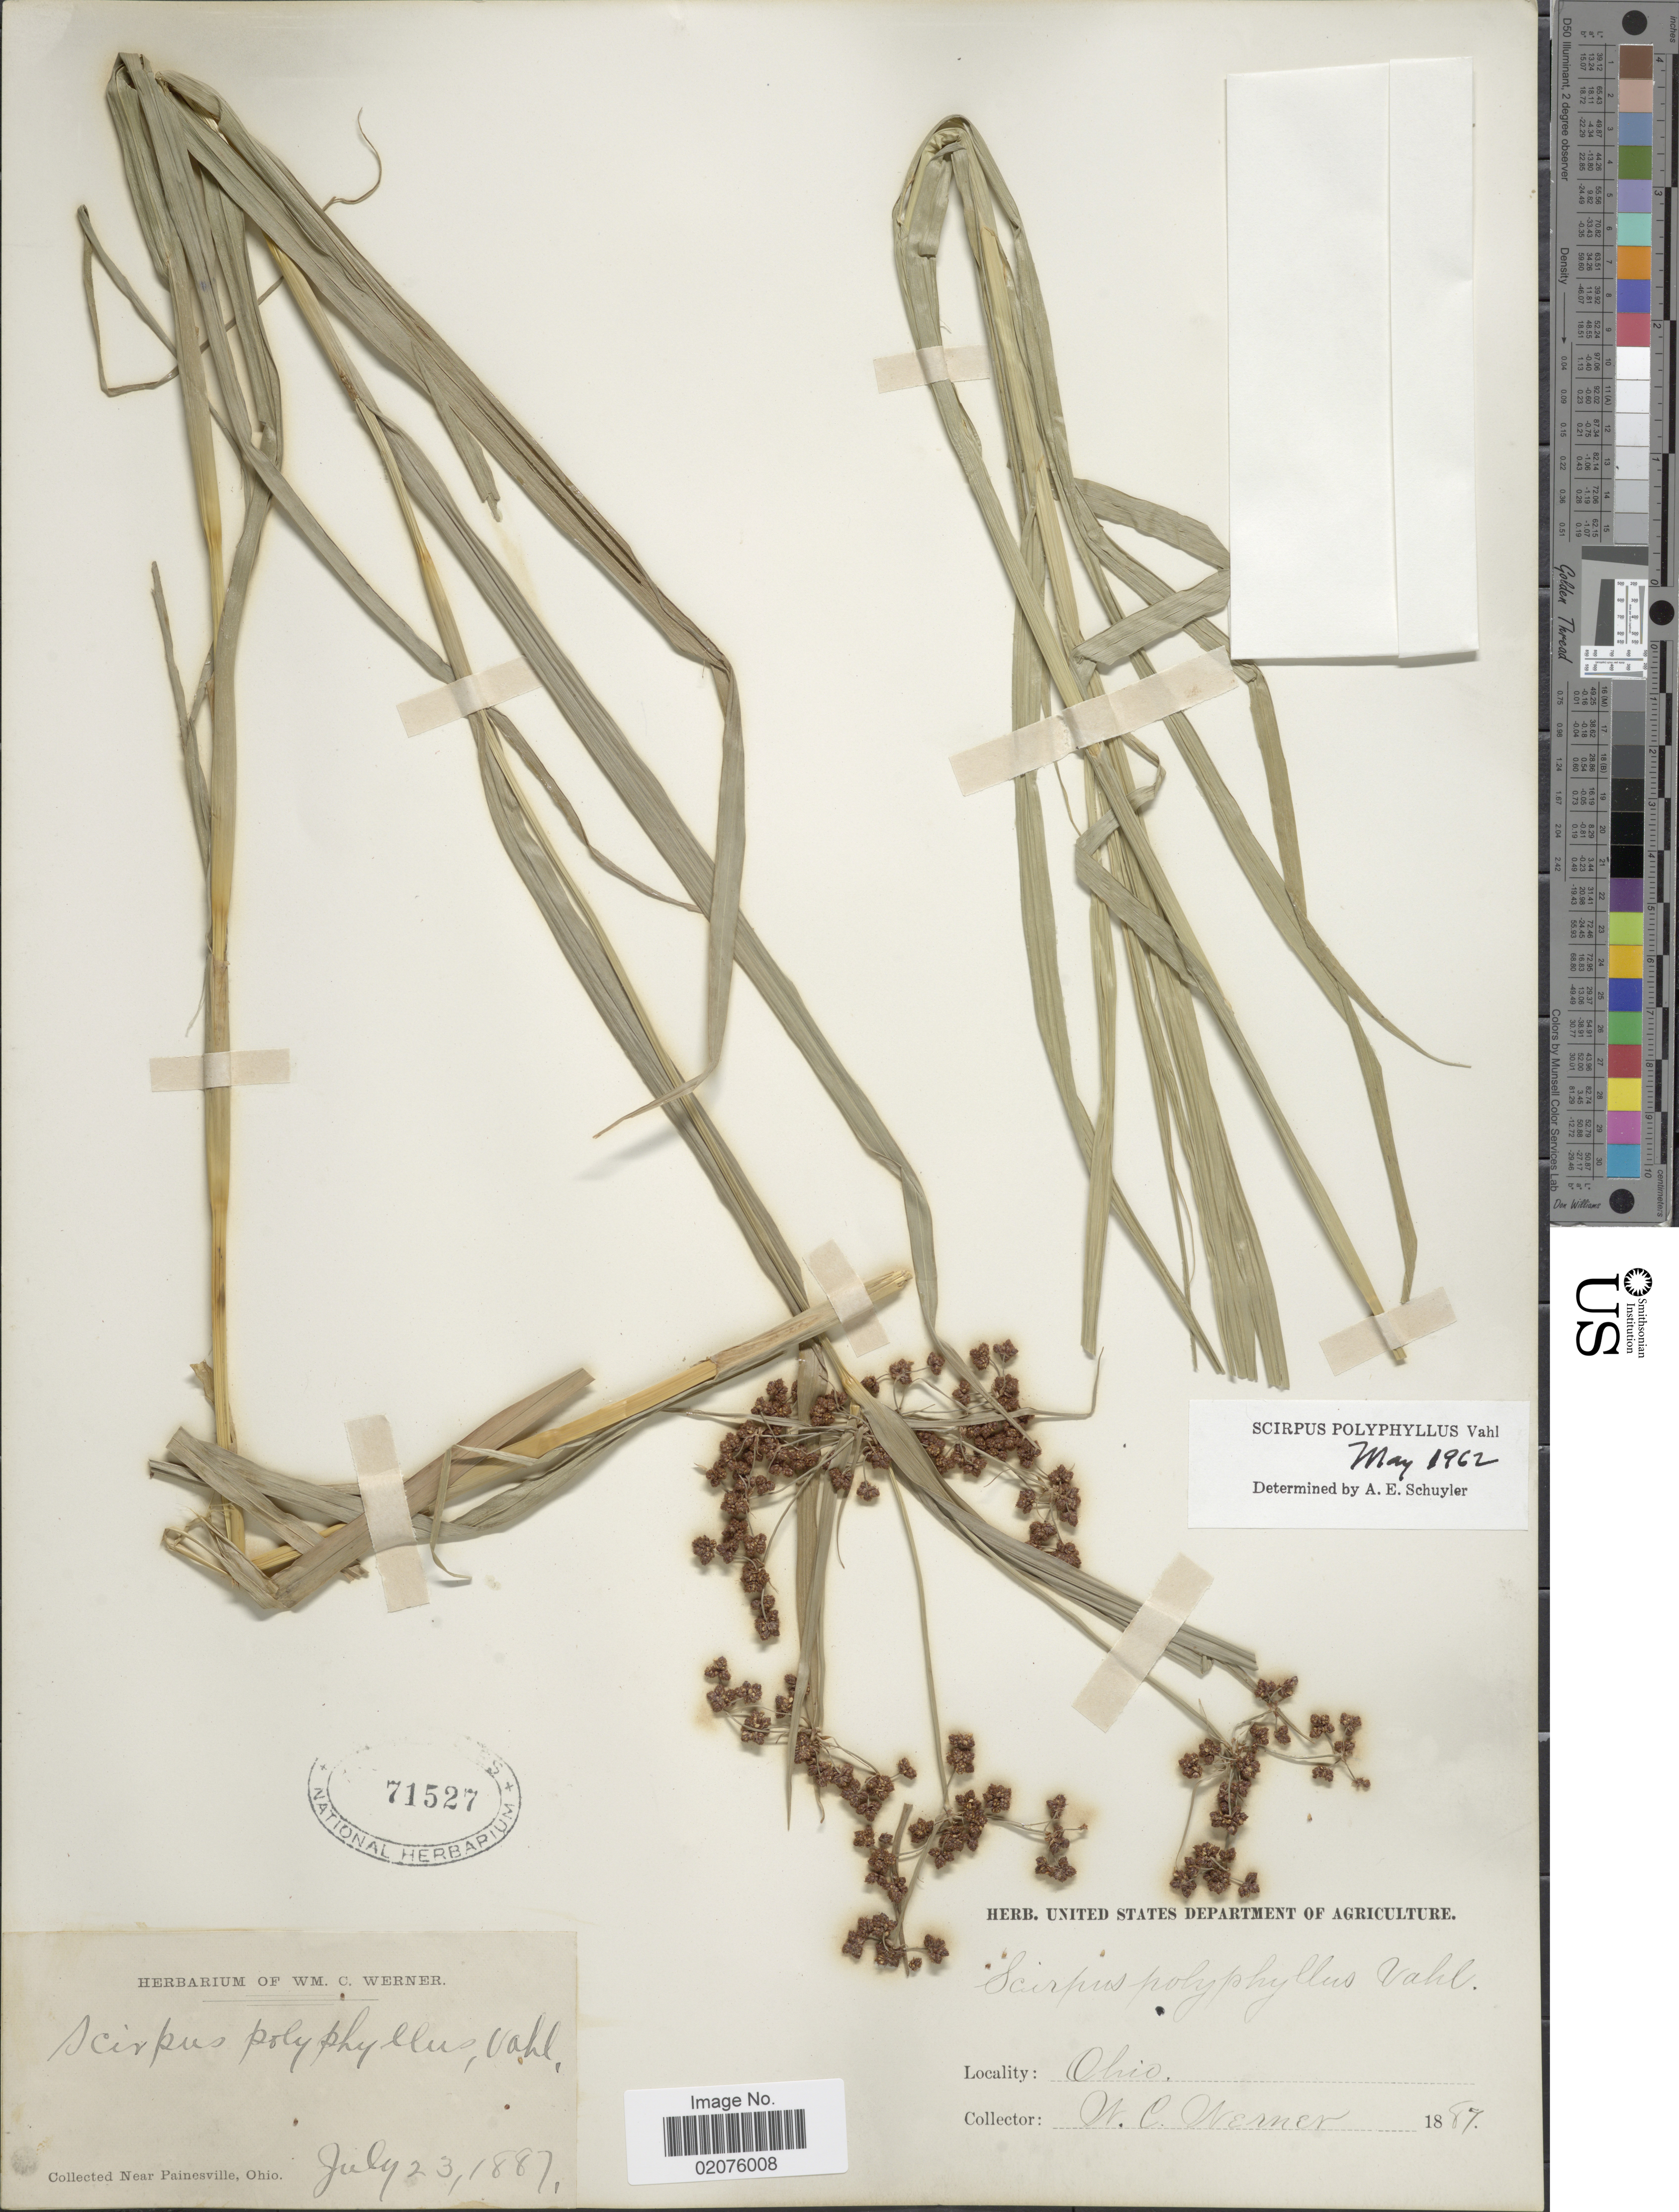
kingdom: Plantae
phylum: Tracheophyta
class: Liliopsida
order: Poales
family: Cyperaceae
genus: Scirpus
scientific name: Scirpus polyphyllus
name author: Vahl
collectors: W. Werner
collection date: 1887-07-23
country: United States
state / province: Ohio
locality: Near Painesville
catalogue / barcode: US 71527